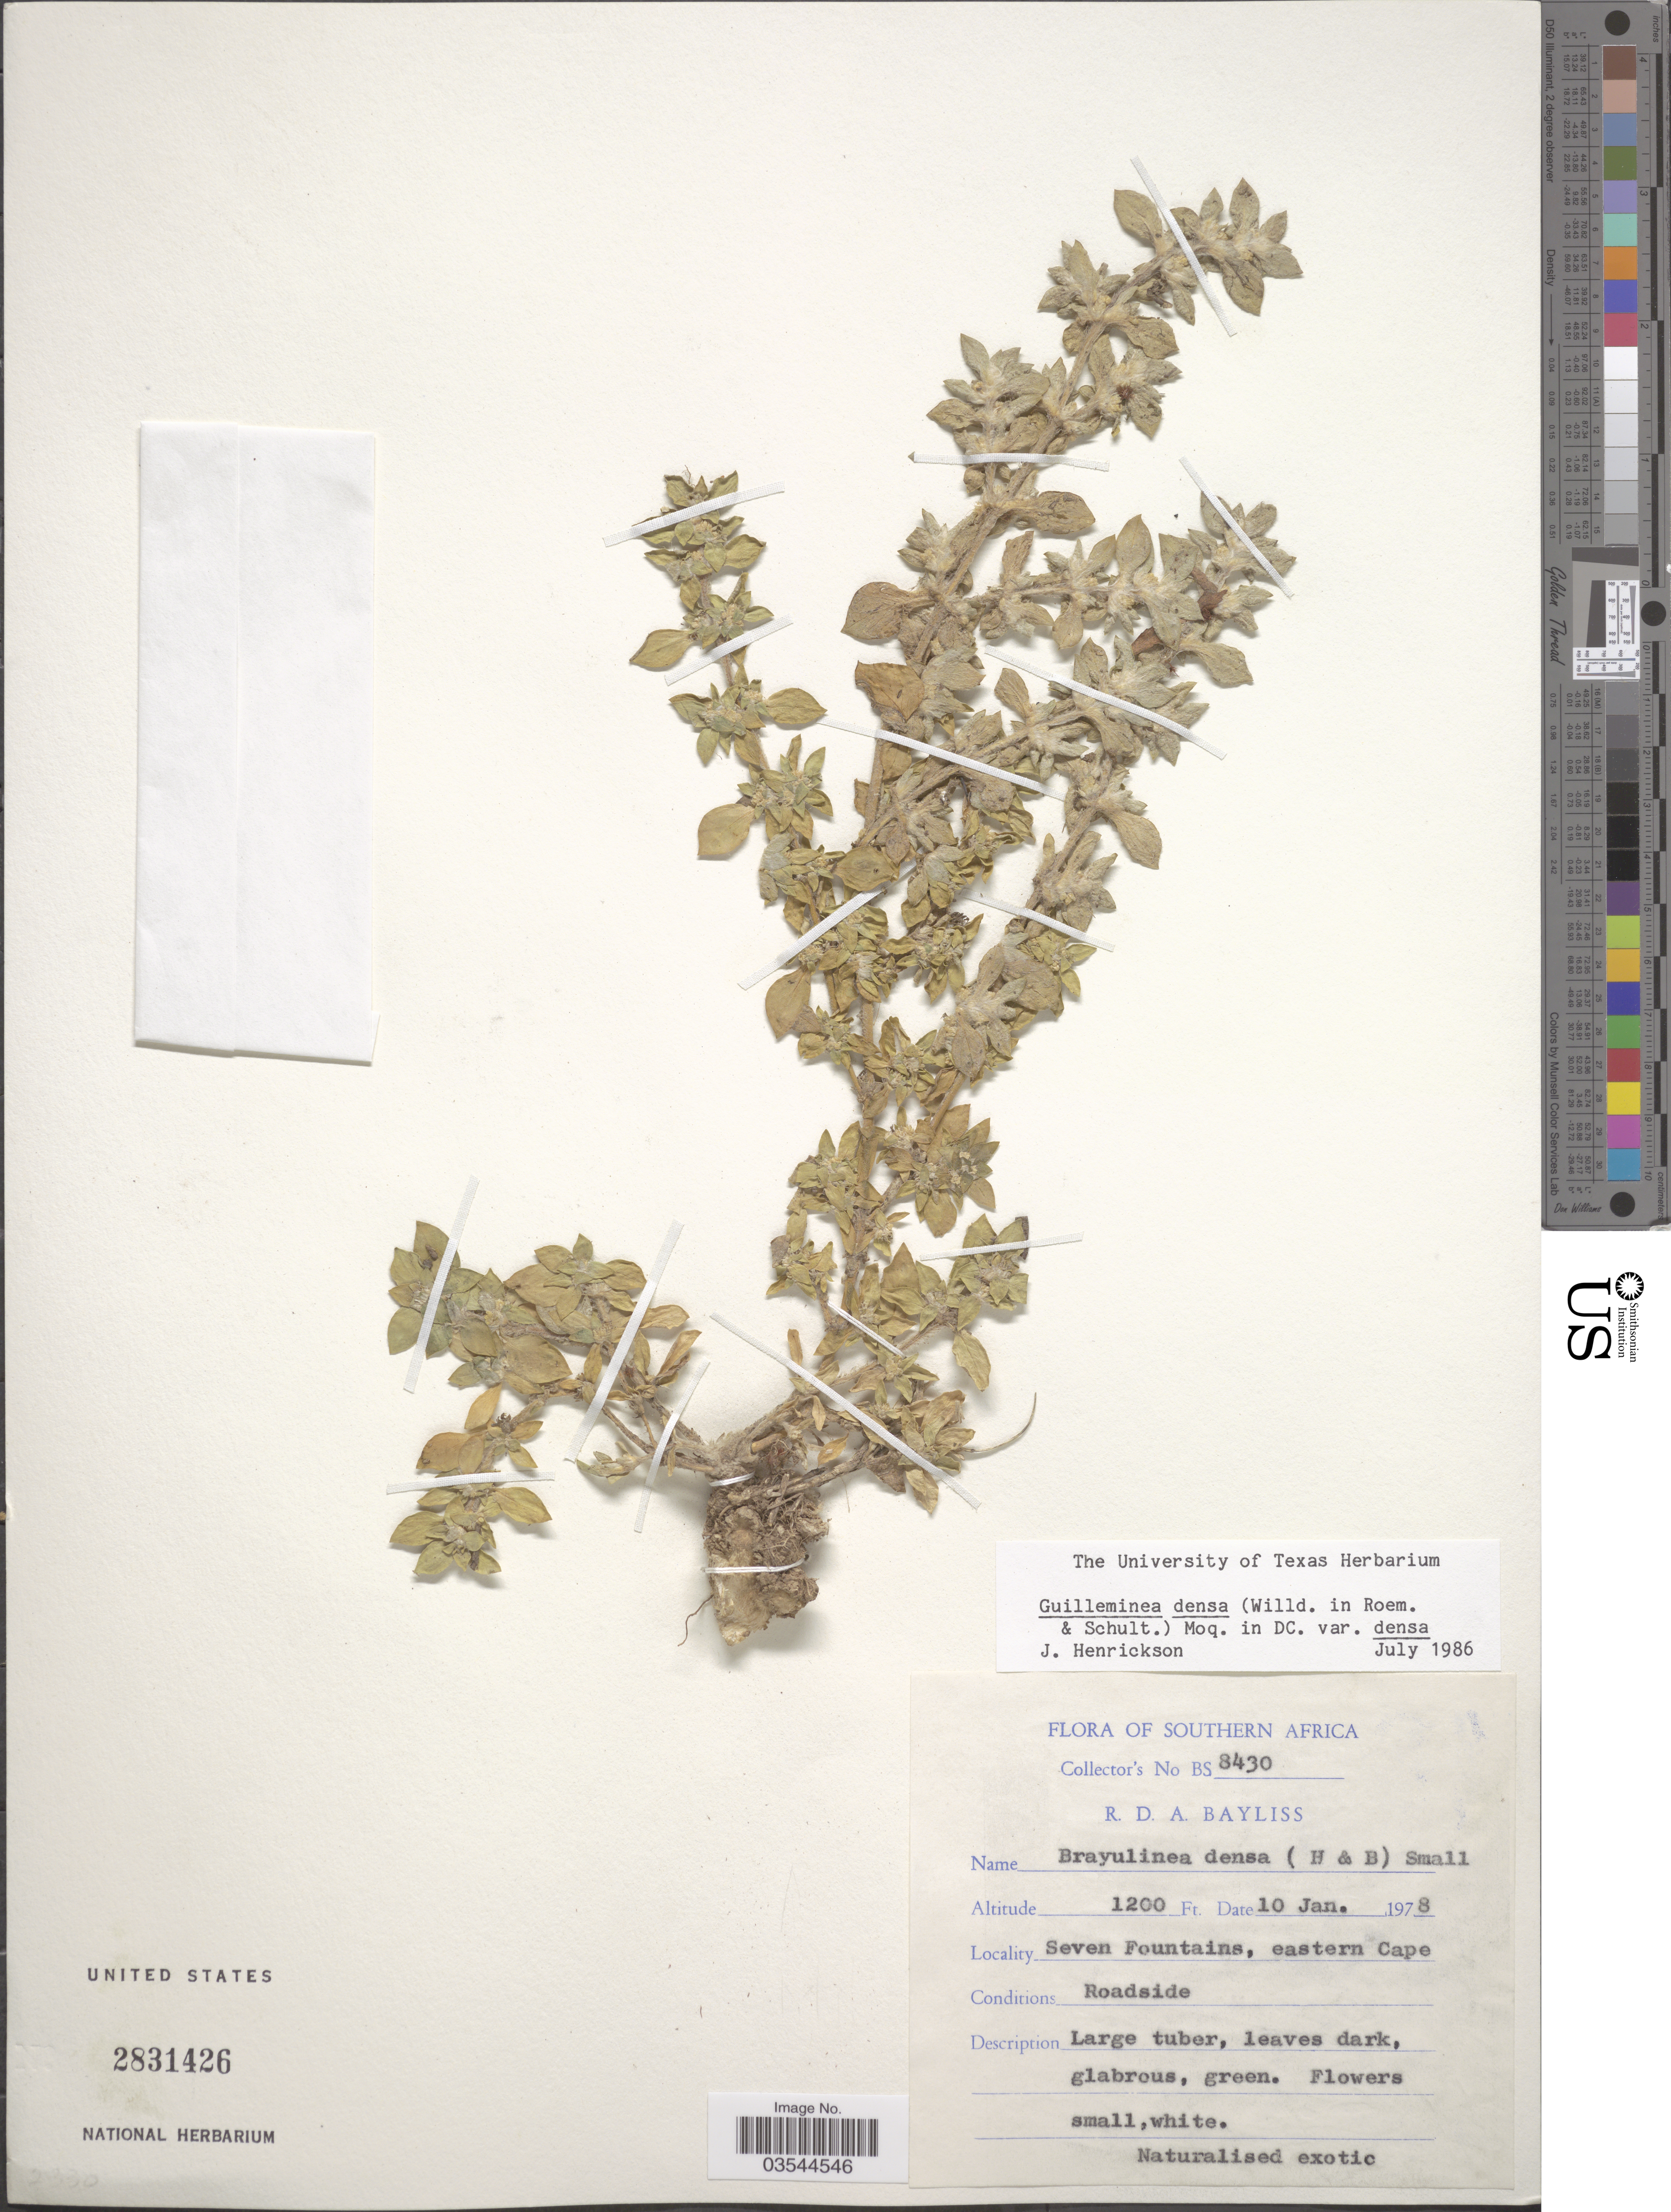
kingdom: Plantae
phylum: Tracheophyta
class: Magnoliopsida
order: Caryophyllales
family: Amaranthaceae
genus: Guilleminea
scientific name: Guilleminea densa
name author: (Humb. & Bonpl. ex Schult.) Moq.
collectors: R. Bayliss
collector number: BS8430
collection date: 1978-01-10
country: South Africa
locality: Southern Africa. Seven Fountains, eastern Cape. Roadside.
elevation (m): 366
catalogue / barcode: US 2831426